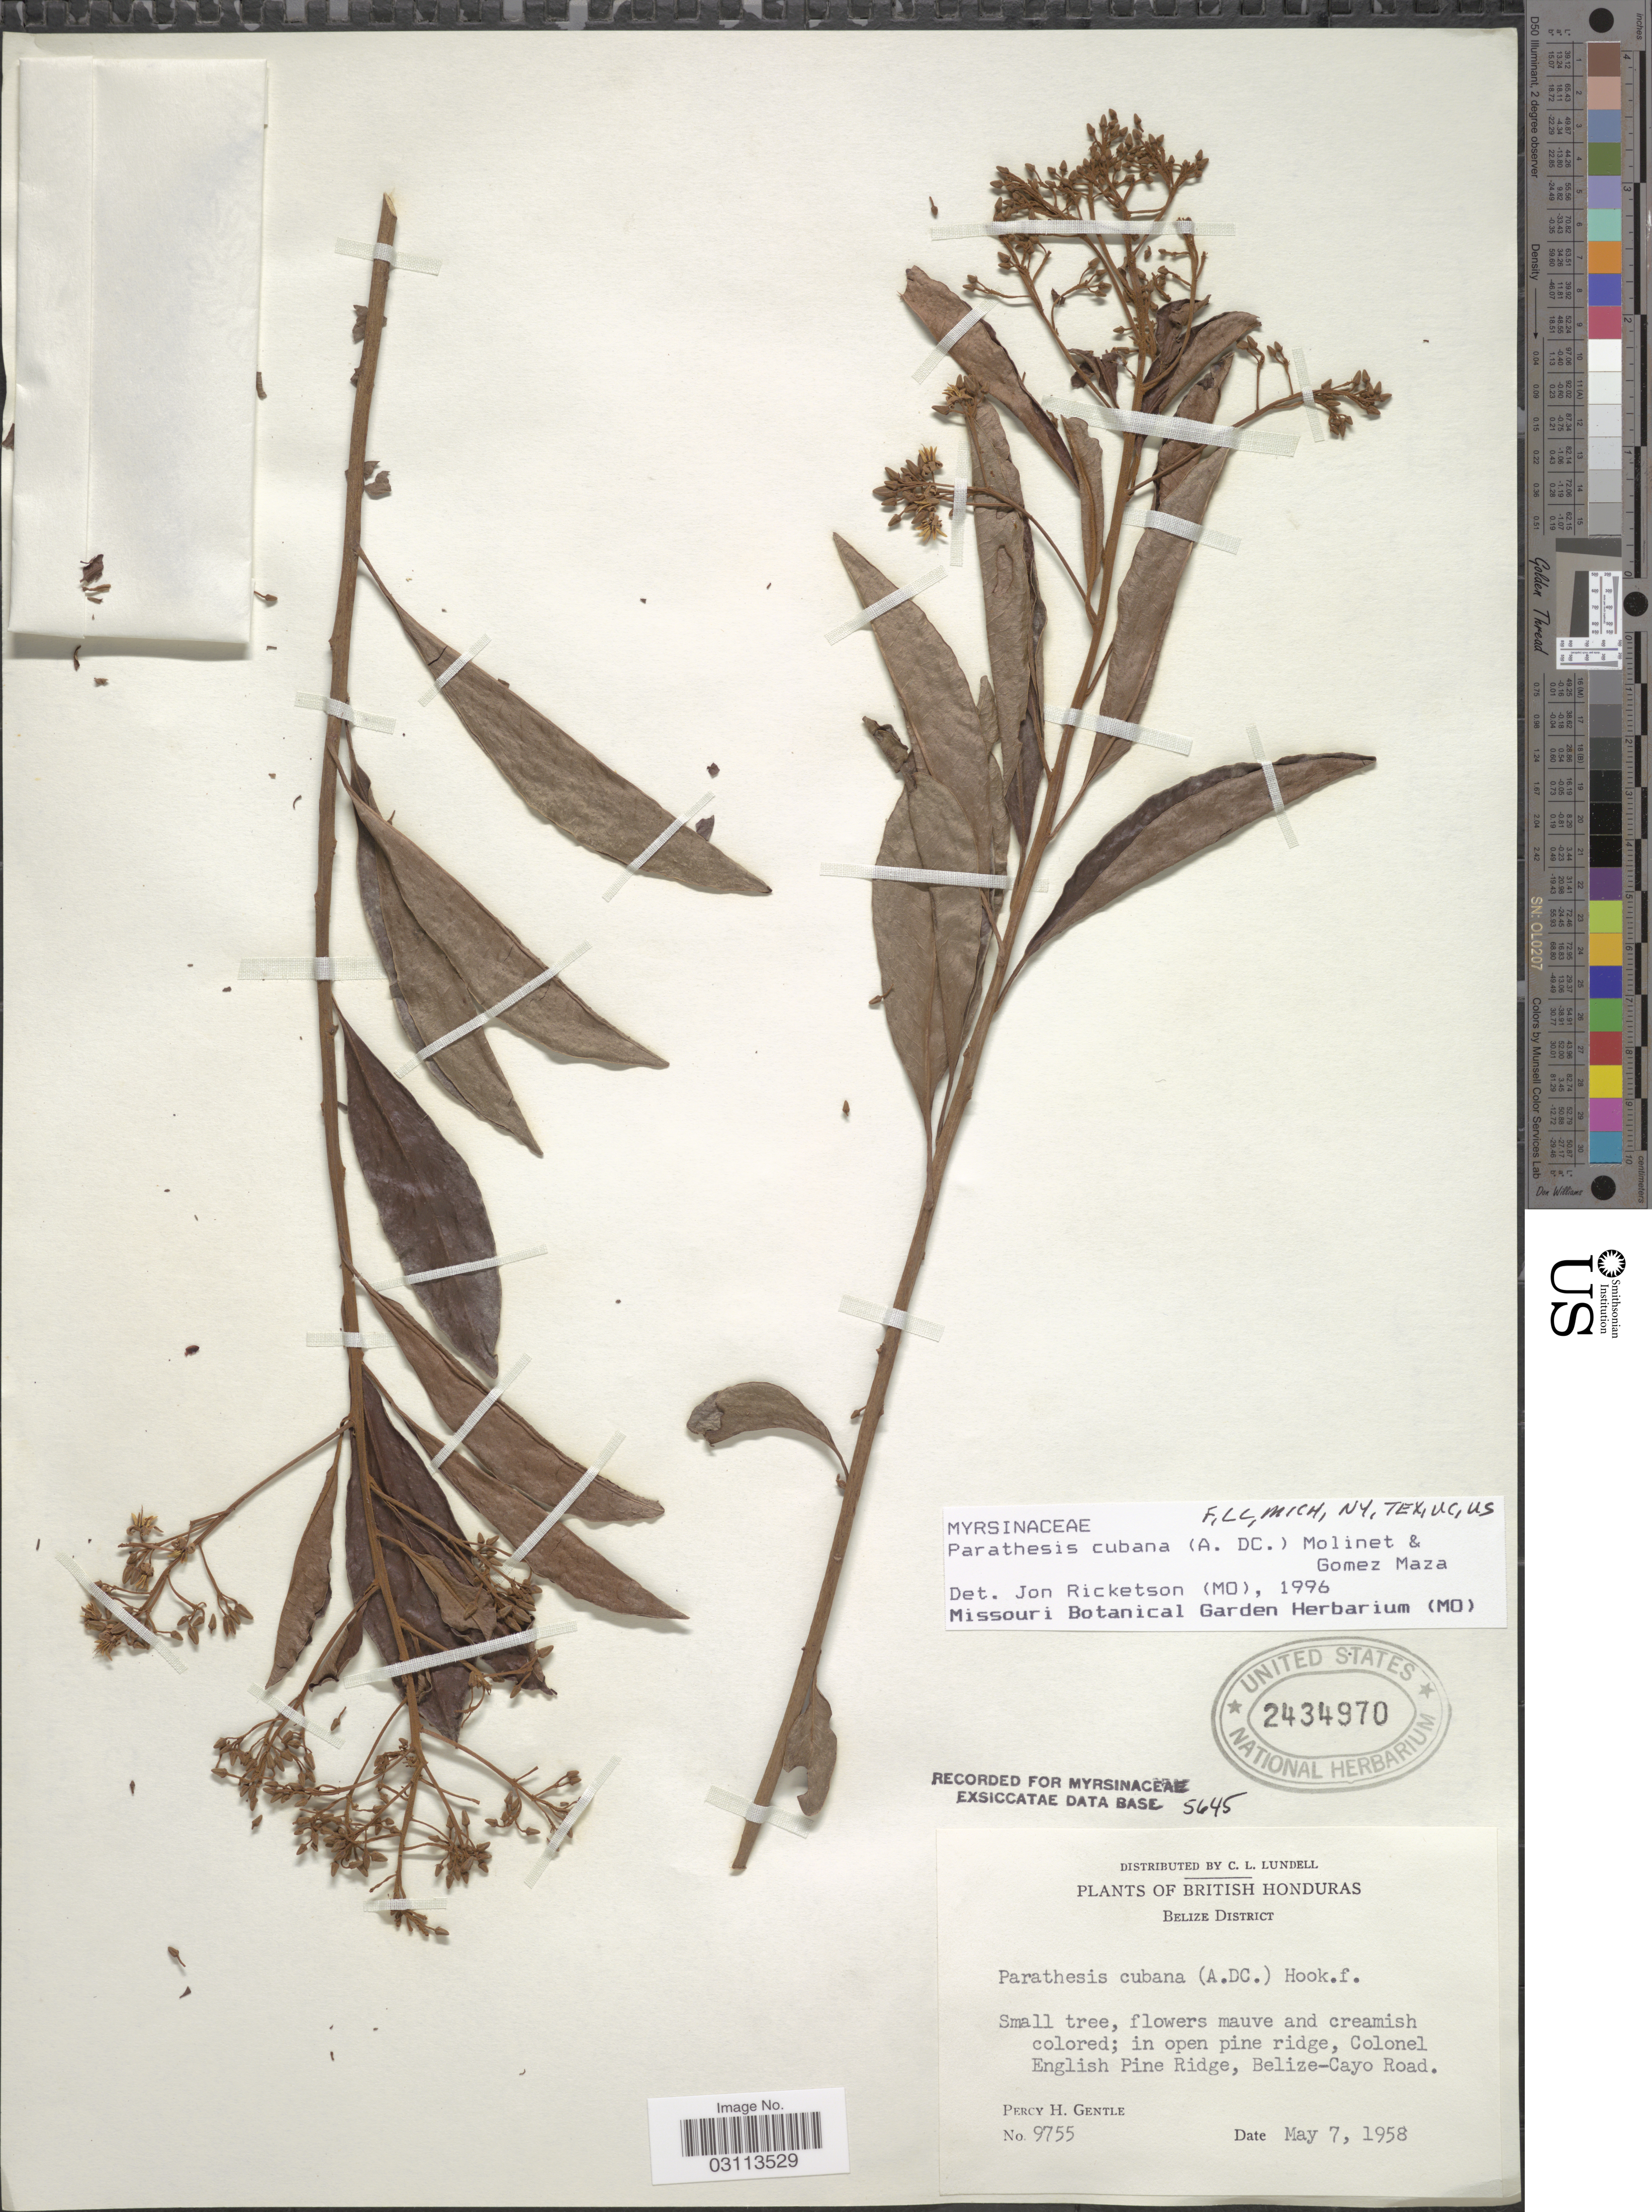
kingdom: Plantae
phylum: Tracheophyta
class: Magnoliopsida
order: Ericales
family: Primulaceae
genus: Parathesis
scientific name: Parathesis cubana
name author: (A. DC.) Molinet & M. Gómez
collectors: P. H. Gentle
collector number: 9755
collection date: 1958-05-07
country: Belize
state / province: Belize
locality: British Honduras. Belize District. Colonel English Pine Ridge, Belize-Cayo Road.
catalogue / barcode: US 2434970